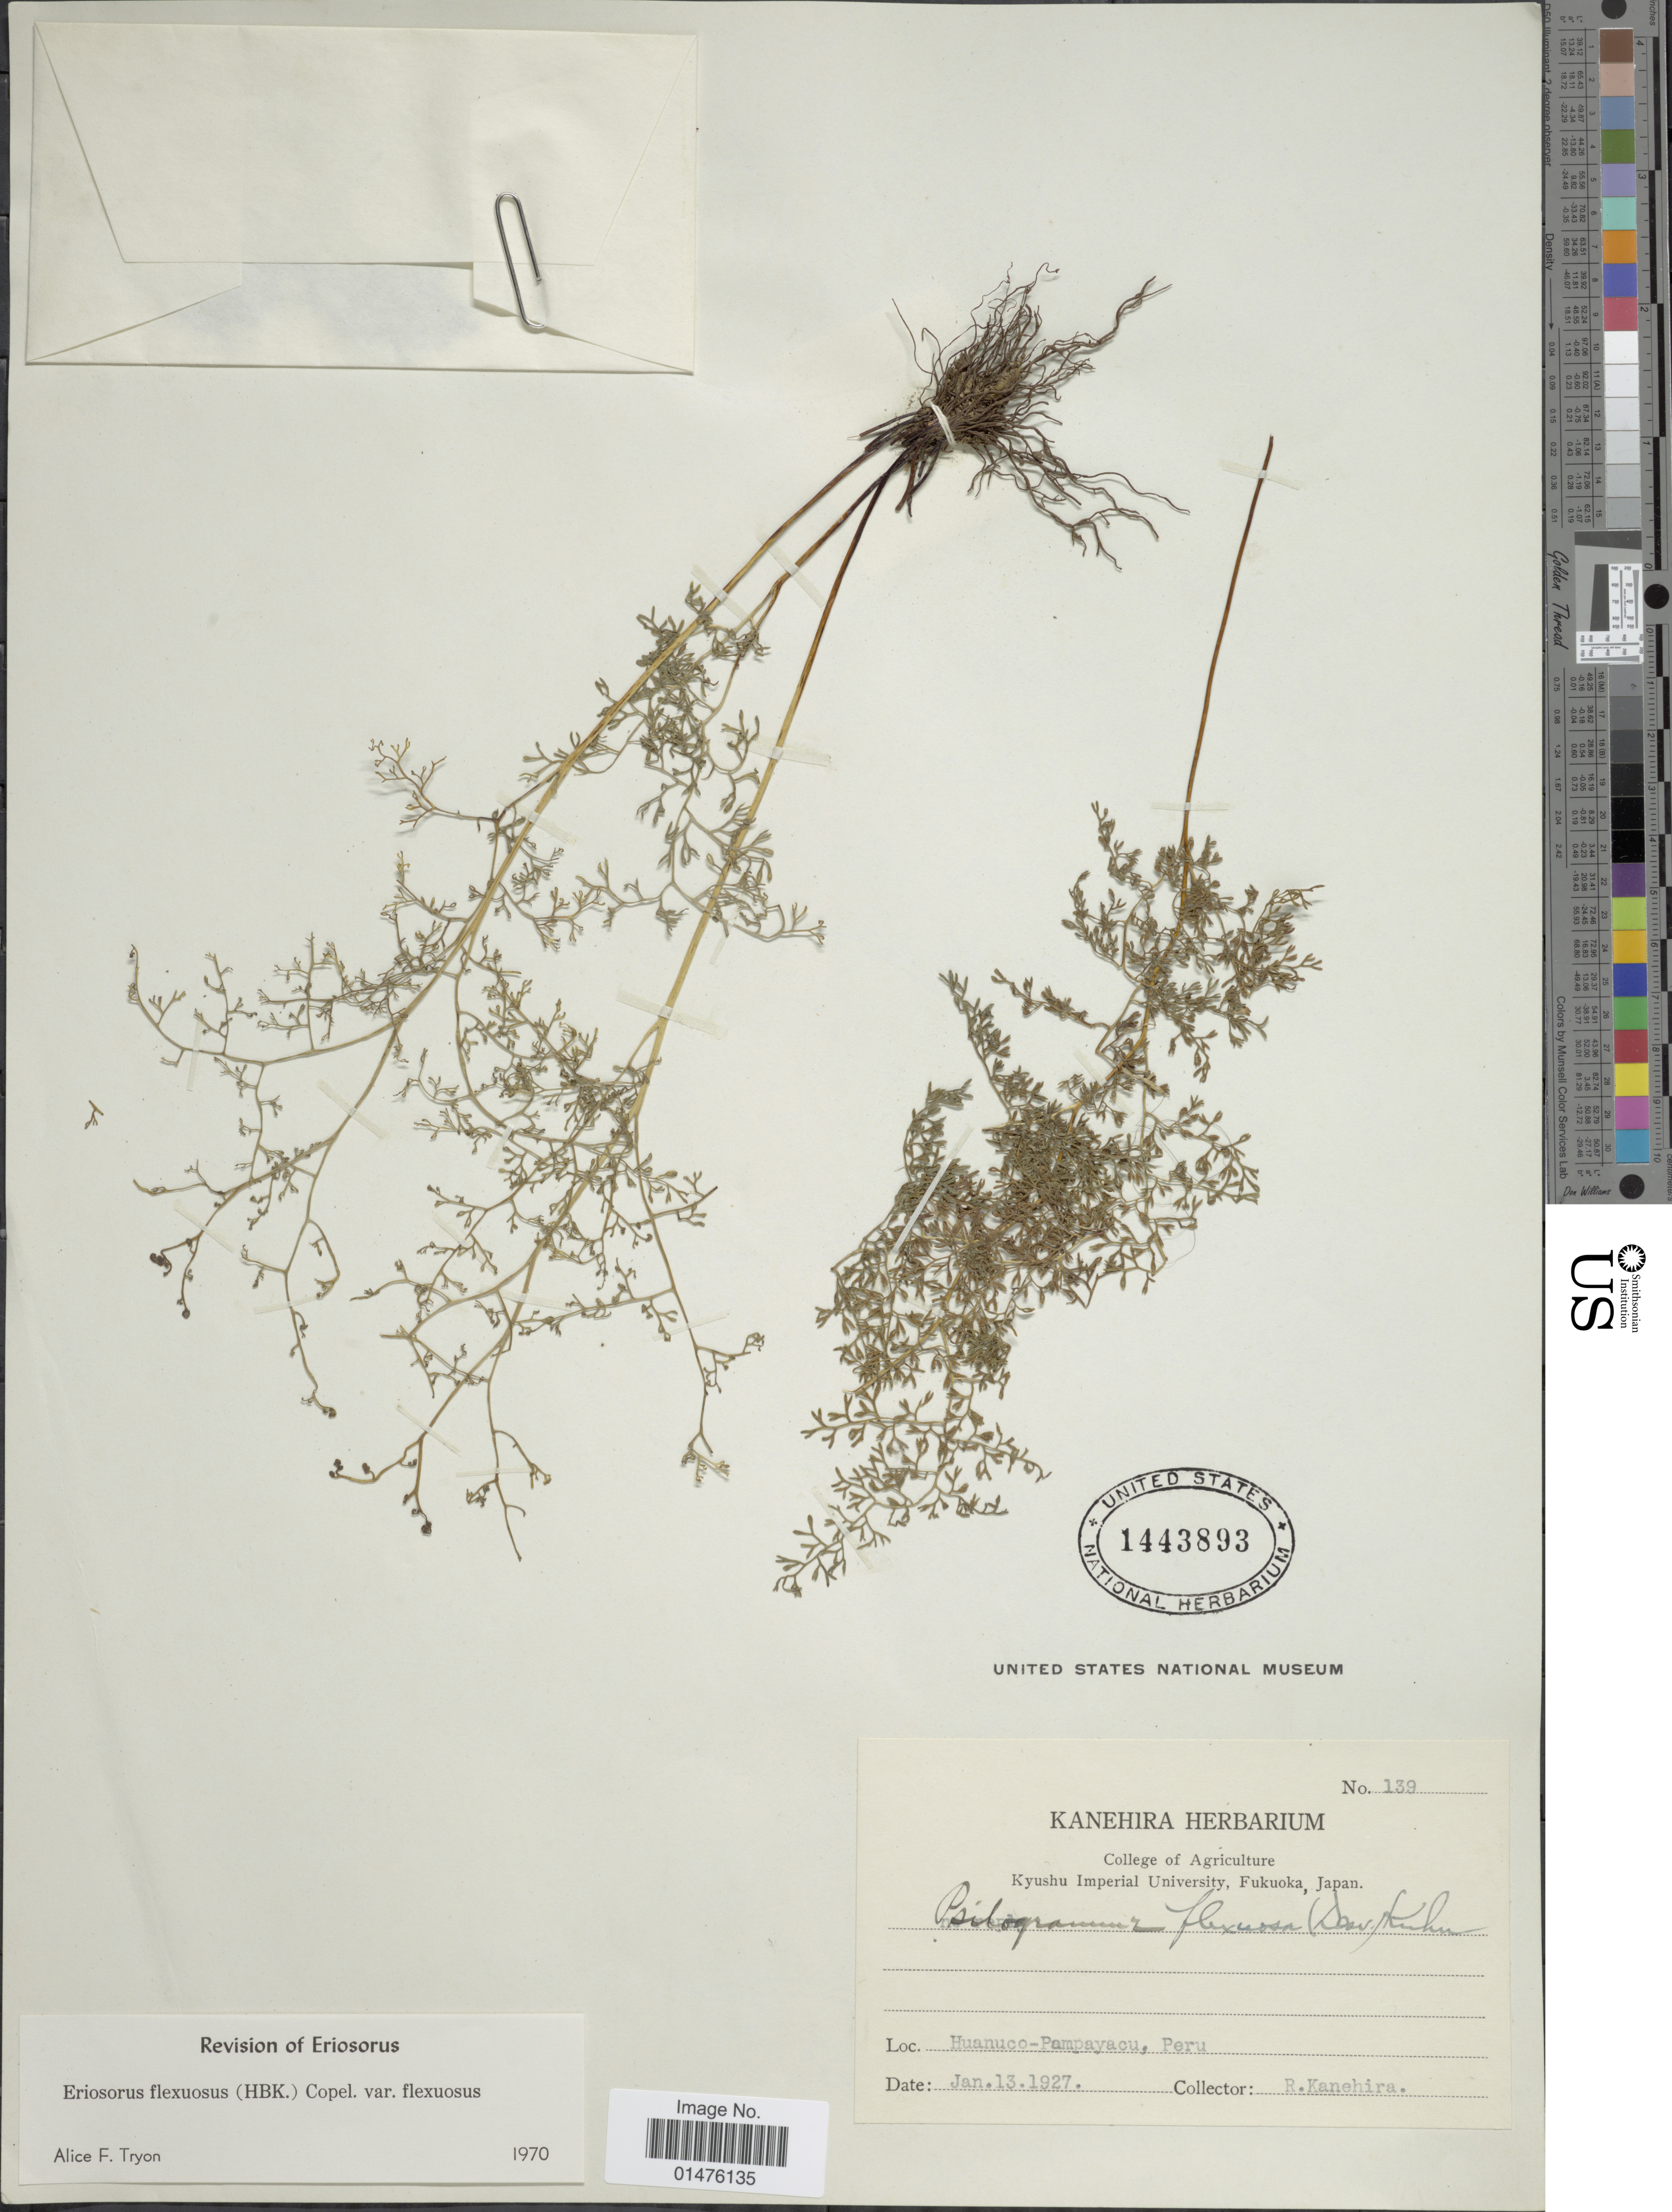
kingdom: Plantae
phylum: Tracheophyta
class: Polypodiopsida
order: Polypodiales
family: Pteridaceae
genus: Jamesonia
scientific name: Jamesonia flexuosa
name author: (Humb. & Bonpl.) Christenh.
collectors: R. Kanehira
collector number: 139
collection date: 1927-01-13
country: Peru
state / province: Huánuco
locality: Pampayacu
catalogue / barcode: US 1443893